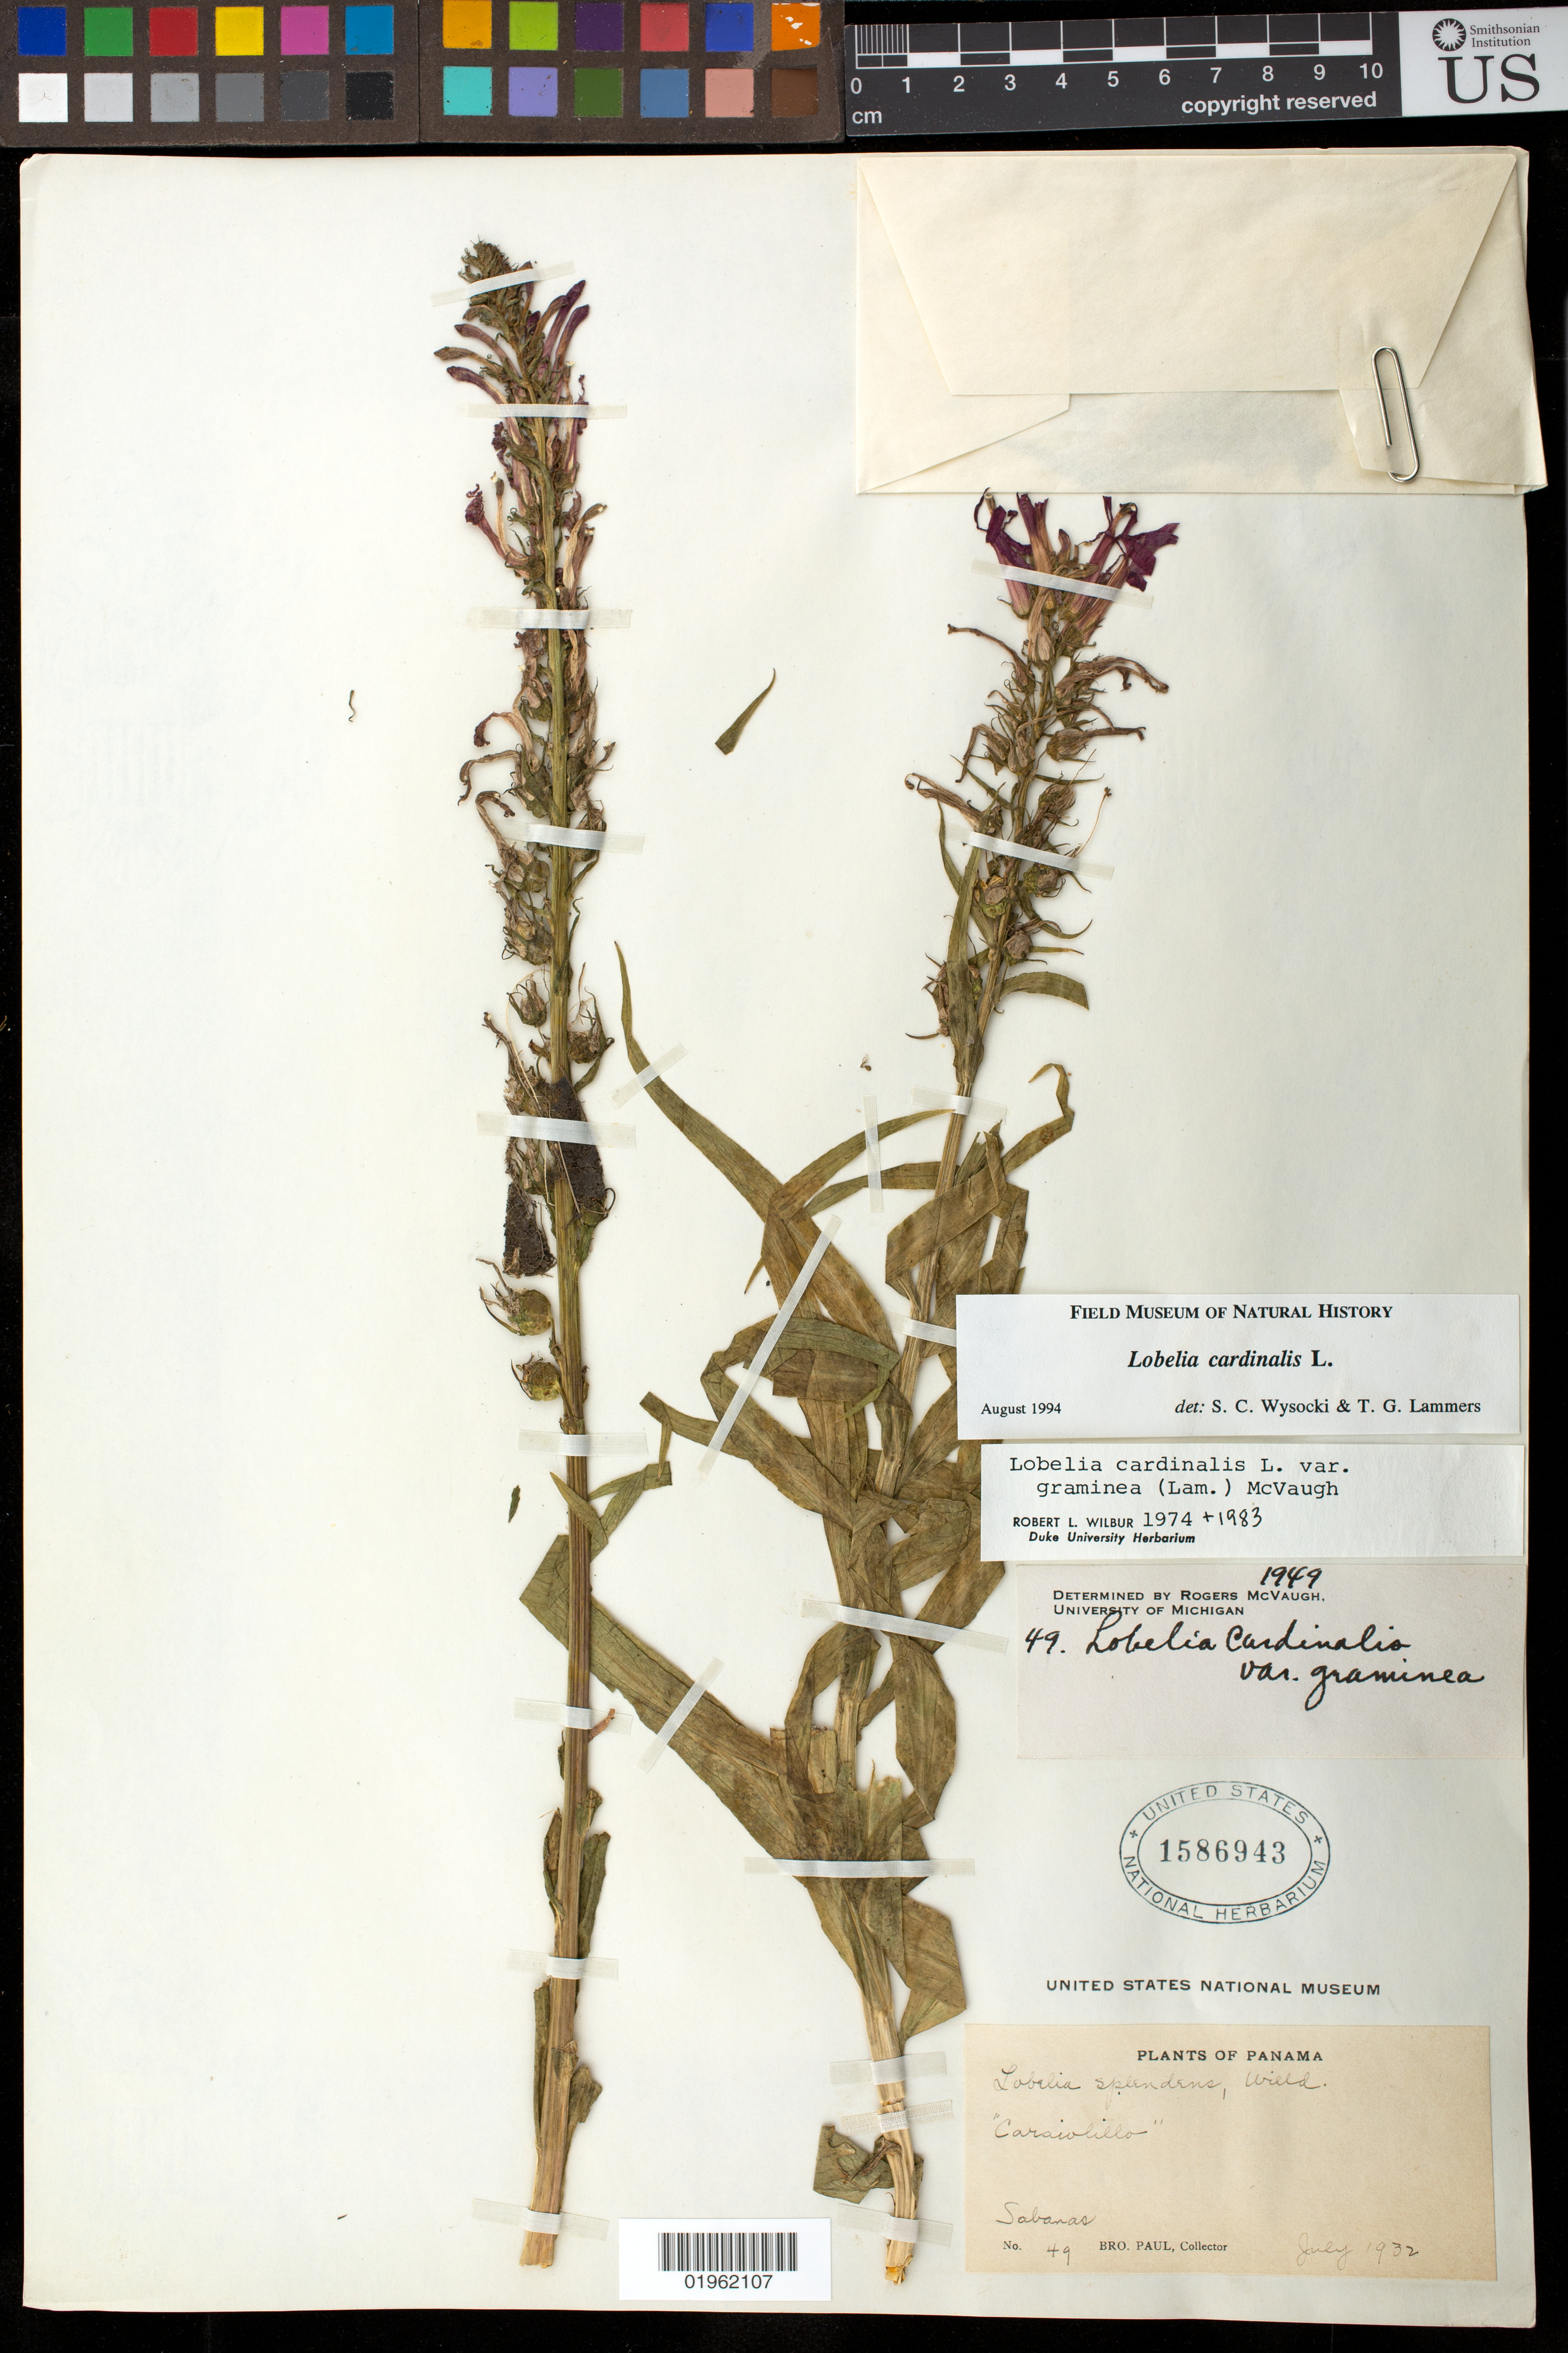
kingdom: Plantae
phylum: Tracheophyta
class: Magnoliopsida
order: Asterales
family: Campanulaceae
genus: Lobelia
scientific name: Lobelia cardinalis subsp. graminea var. (Lam.) McVaugh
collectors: B. Paul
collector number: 49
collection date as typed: Jul 1932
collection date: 1932-07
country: Panama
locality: Sabanas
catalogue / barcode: US 1586943